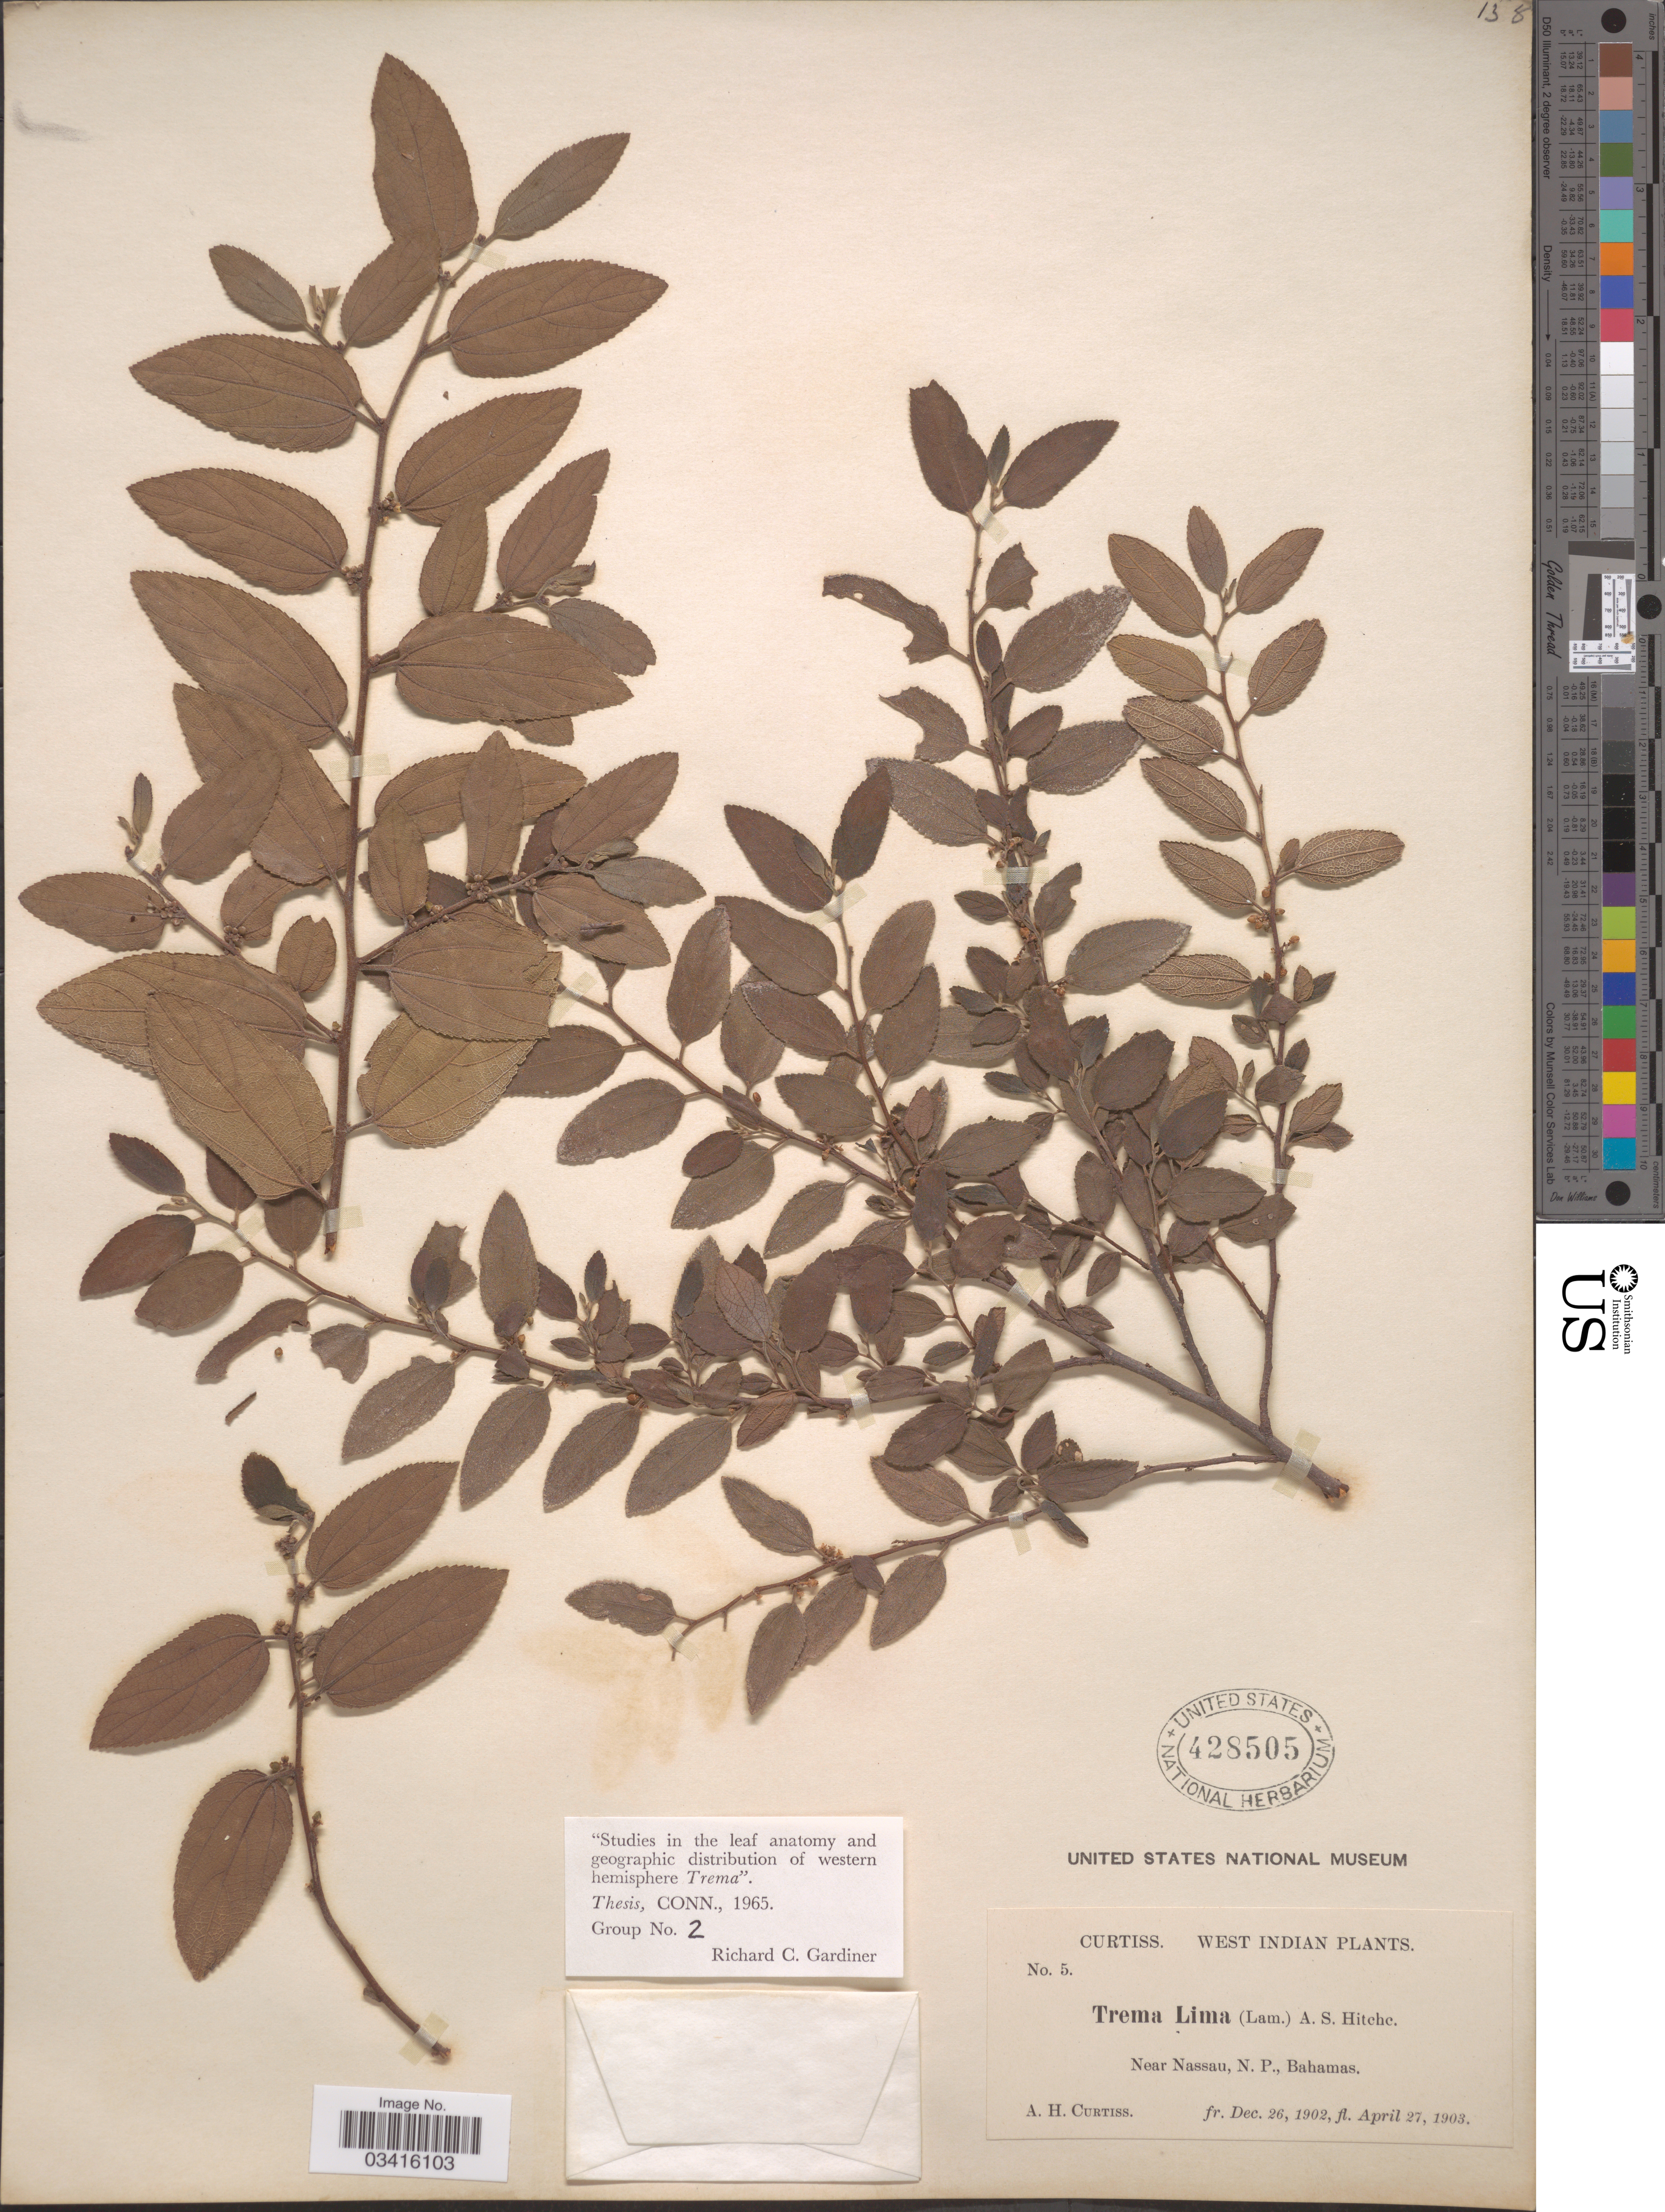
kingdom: Plantae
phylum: Tracheophyta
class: Magnoliopsida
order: Rosales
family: Cannabaceae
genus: Trema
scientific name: Trema lamarckianum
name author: (Schult.) Blume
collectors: A. H. Curtiss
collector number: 5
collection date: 1902-12-26/1903-04-27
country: Bahamas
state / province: New Providence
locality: Near Nassau, N.P.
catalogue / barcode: US 428505